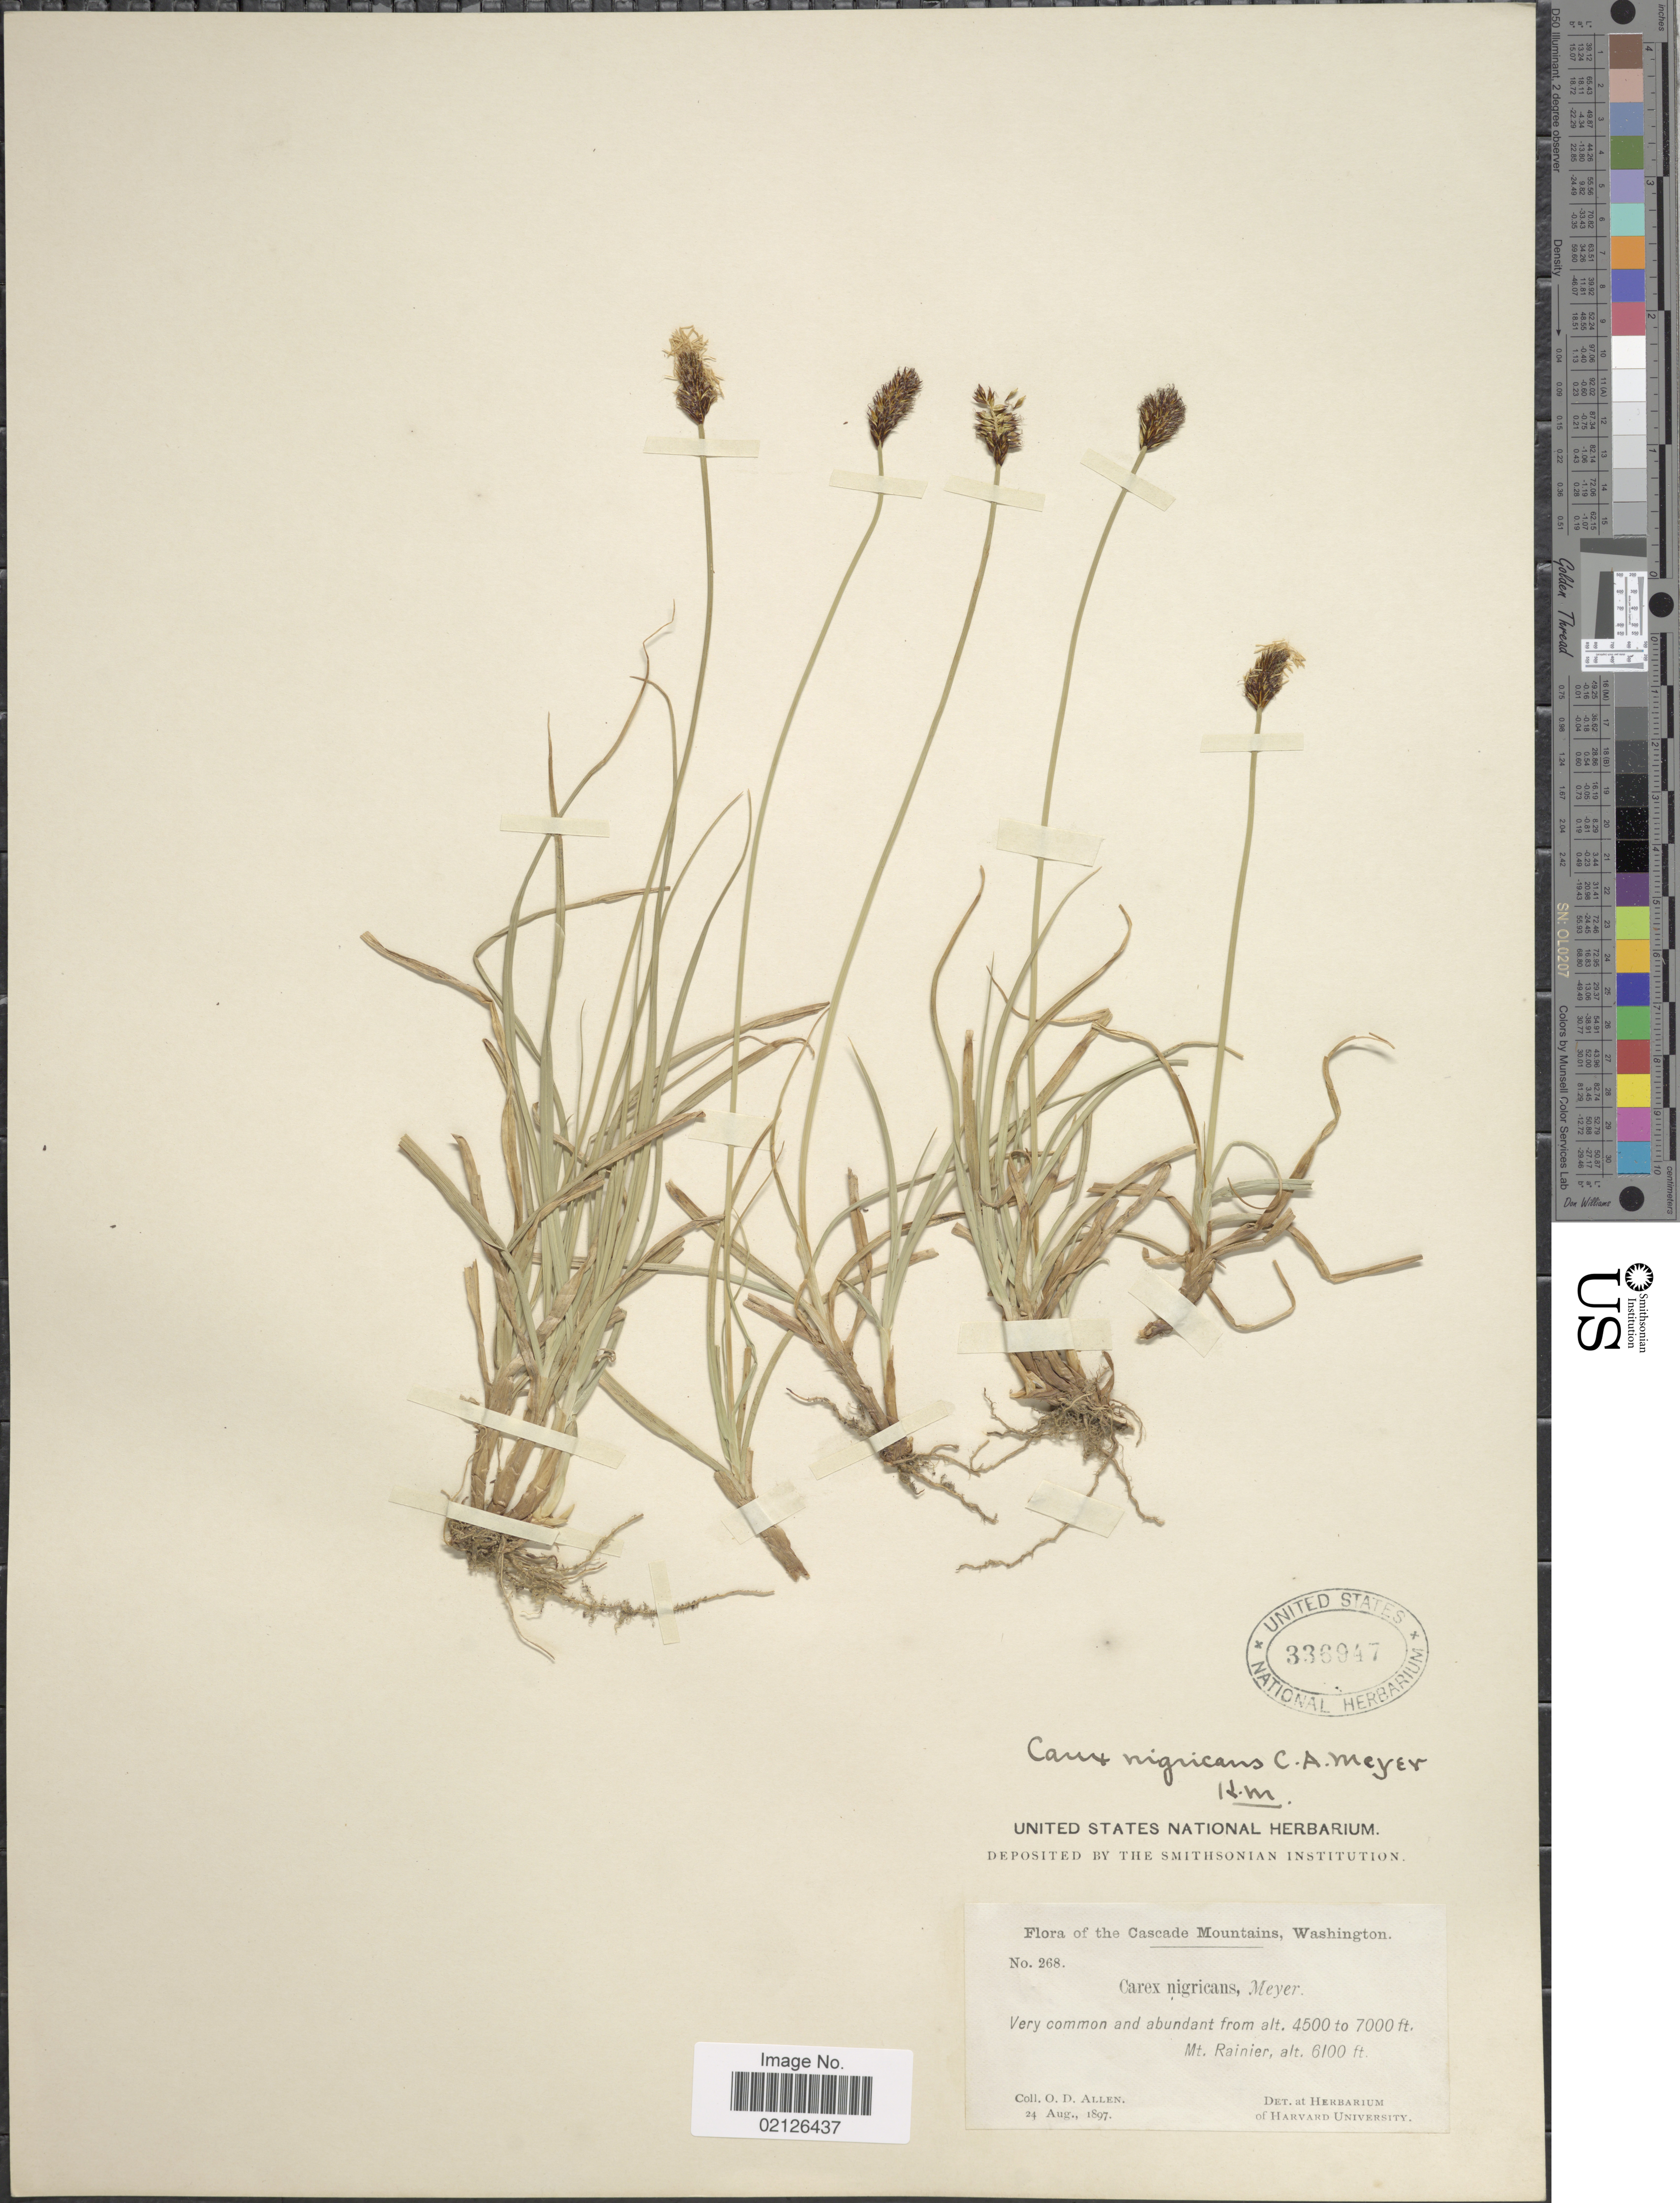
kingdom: Plantae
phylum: Tracheophyta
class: Liliopsida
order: Poales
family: Cyperaceae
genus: Carex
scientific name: Carex nigricans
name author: C.A. Mey.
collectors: O. D. Allen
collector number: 268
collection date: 1897-08-24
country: United States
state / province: Washington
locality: The Cascade Mountains, Mt. Rainier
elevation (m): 1859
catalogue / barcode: US 336947